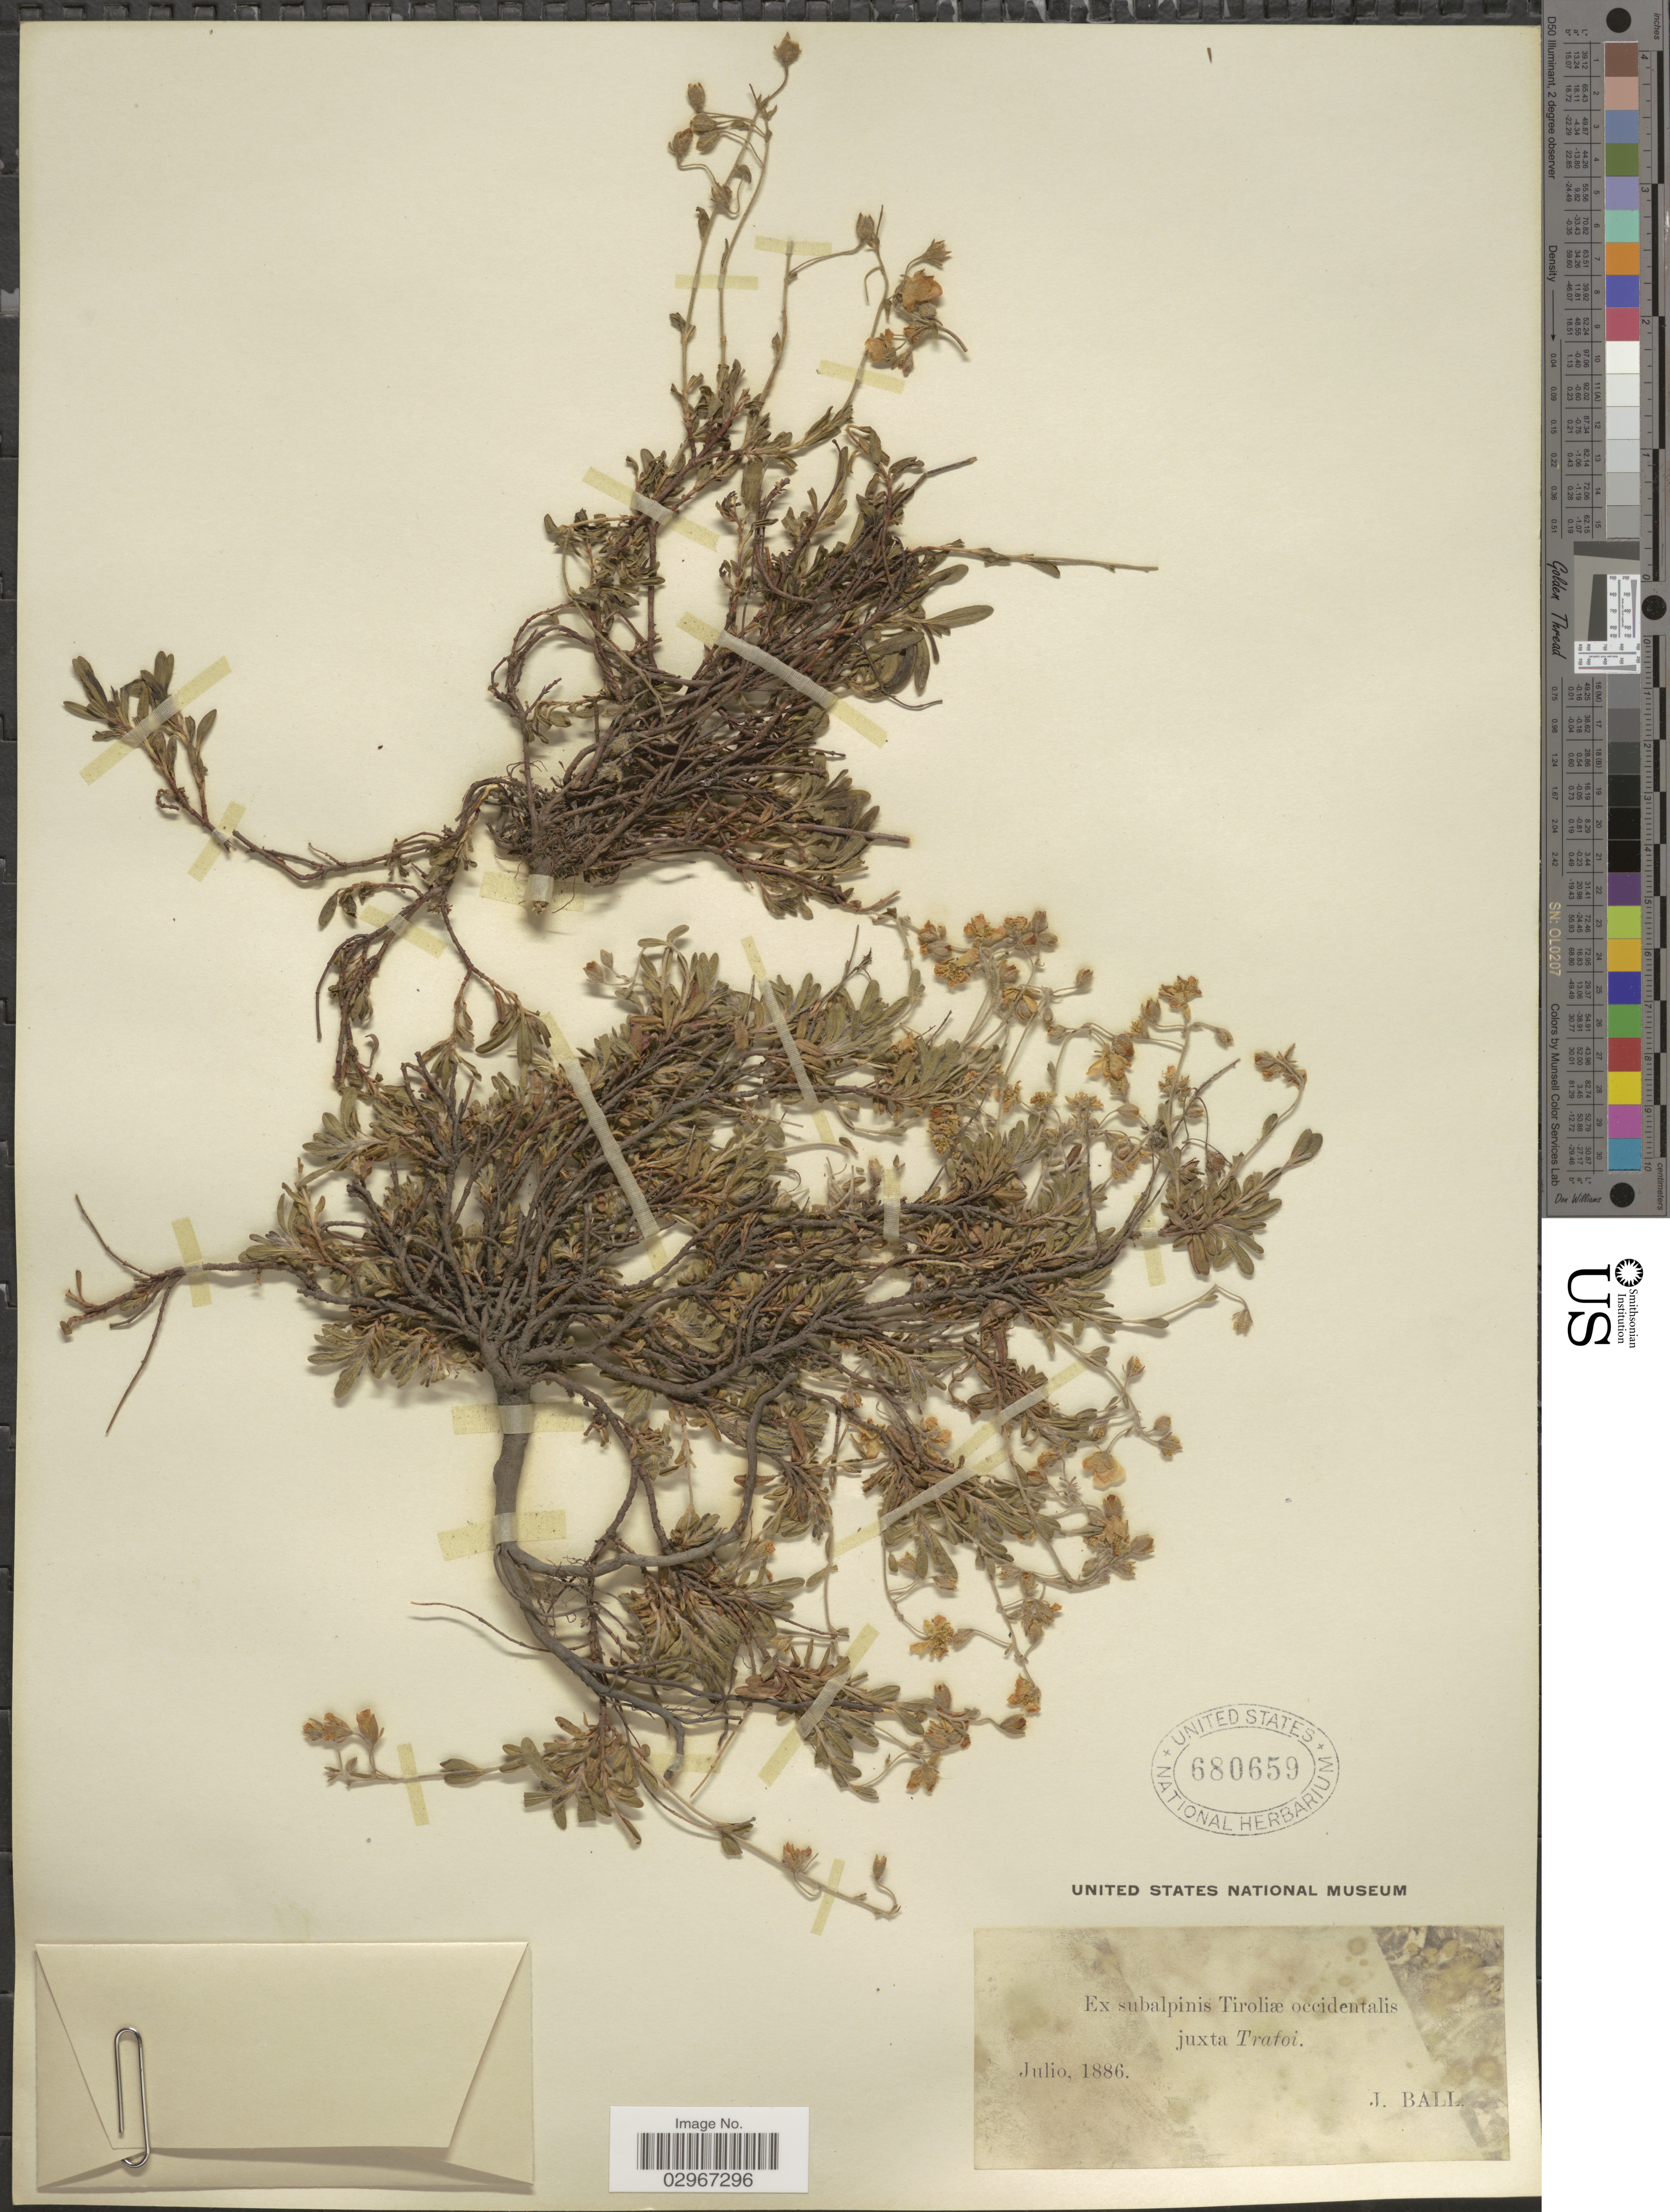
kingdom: Plantae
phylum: Tracheophyta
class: Magnoliopsida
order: Malvales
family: Cistaceae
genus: Helianthemum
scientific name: Helianthemum sp.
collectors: J. Ball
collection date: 1886-07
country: Italy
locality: Ex subalpinis Tiroliae occidentalis juxta Trafoi.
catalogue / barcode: US 680659